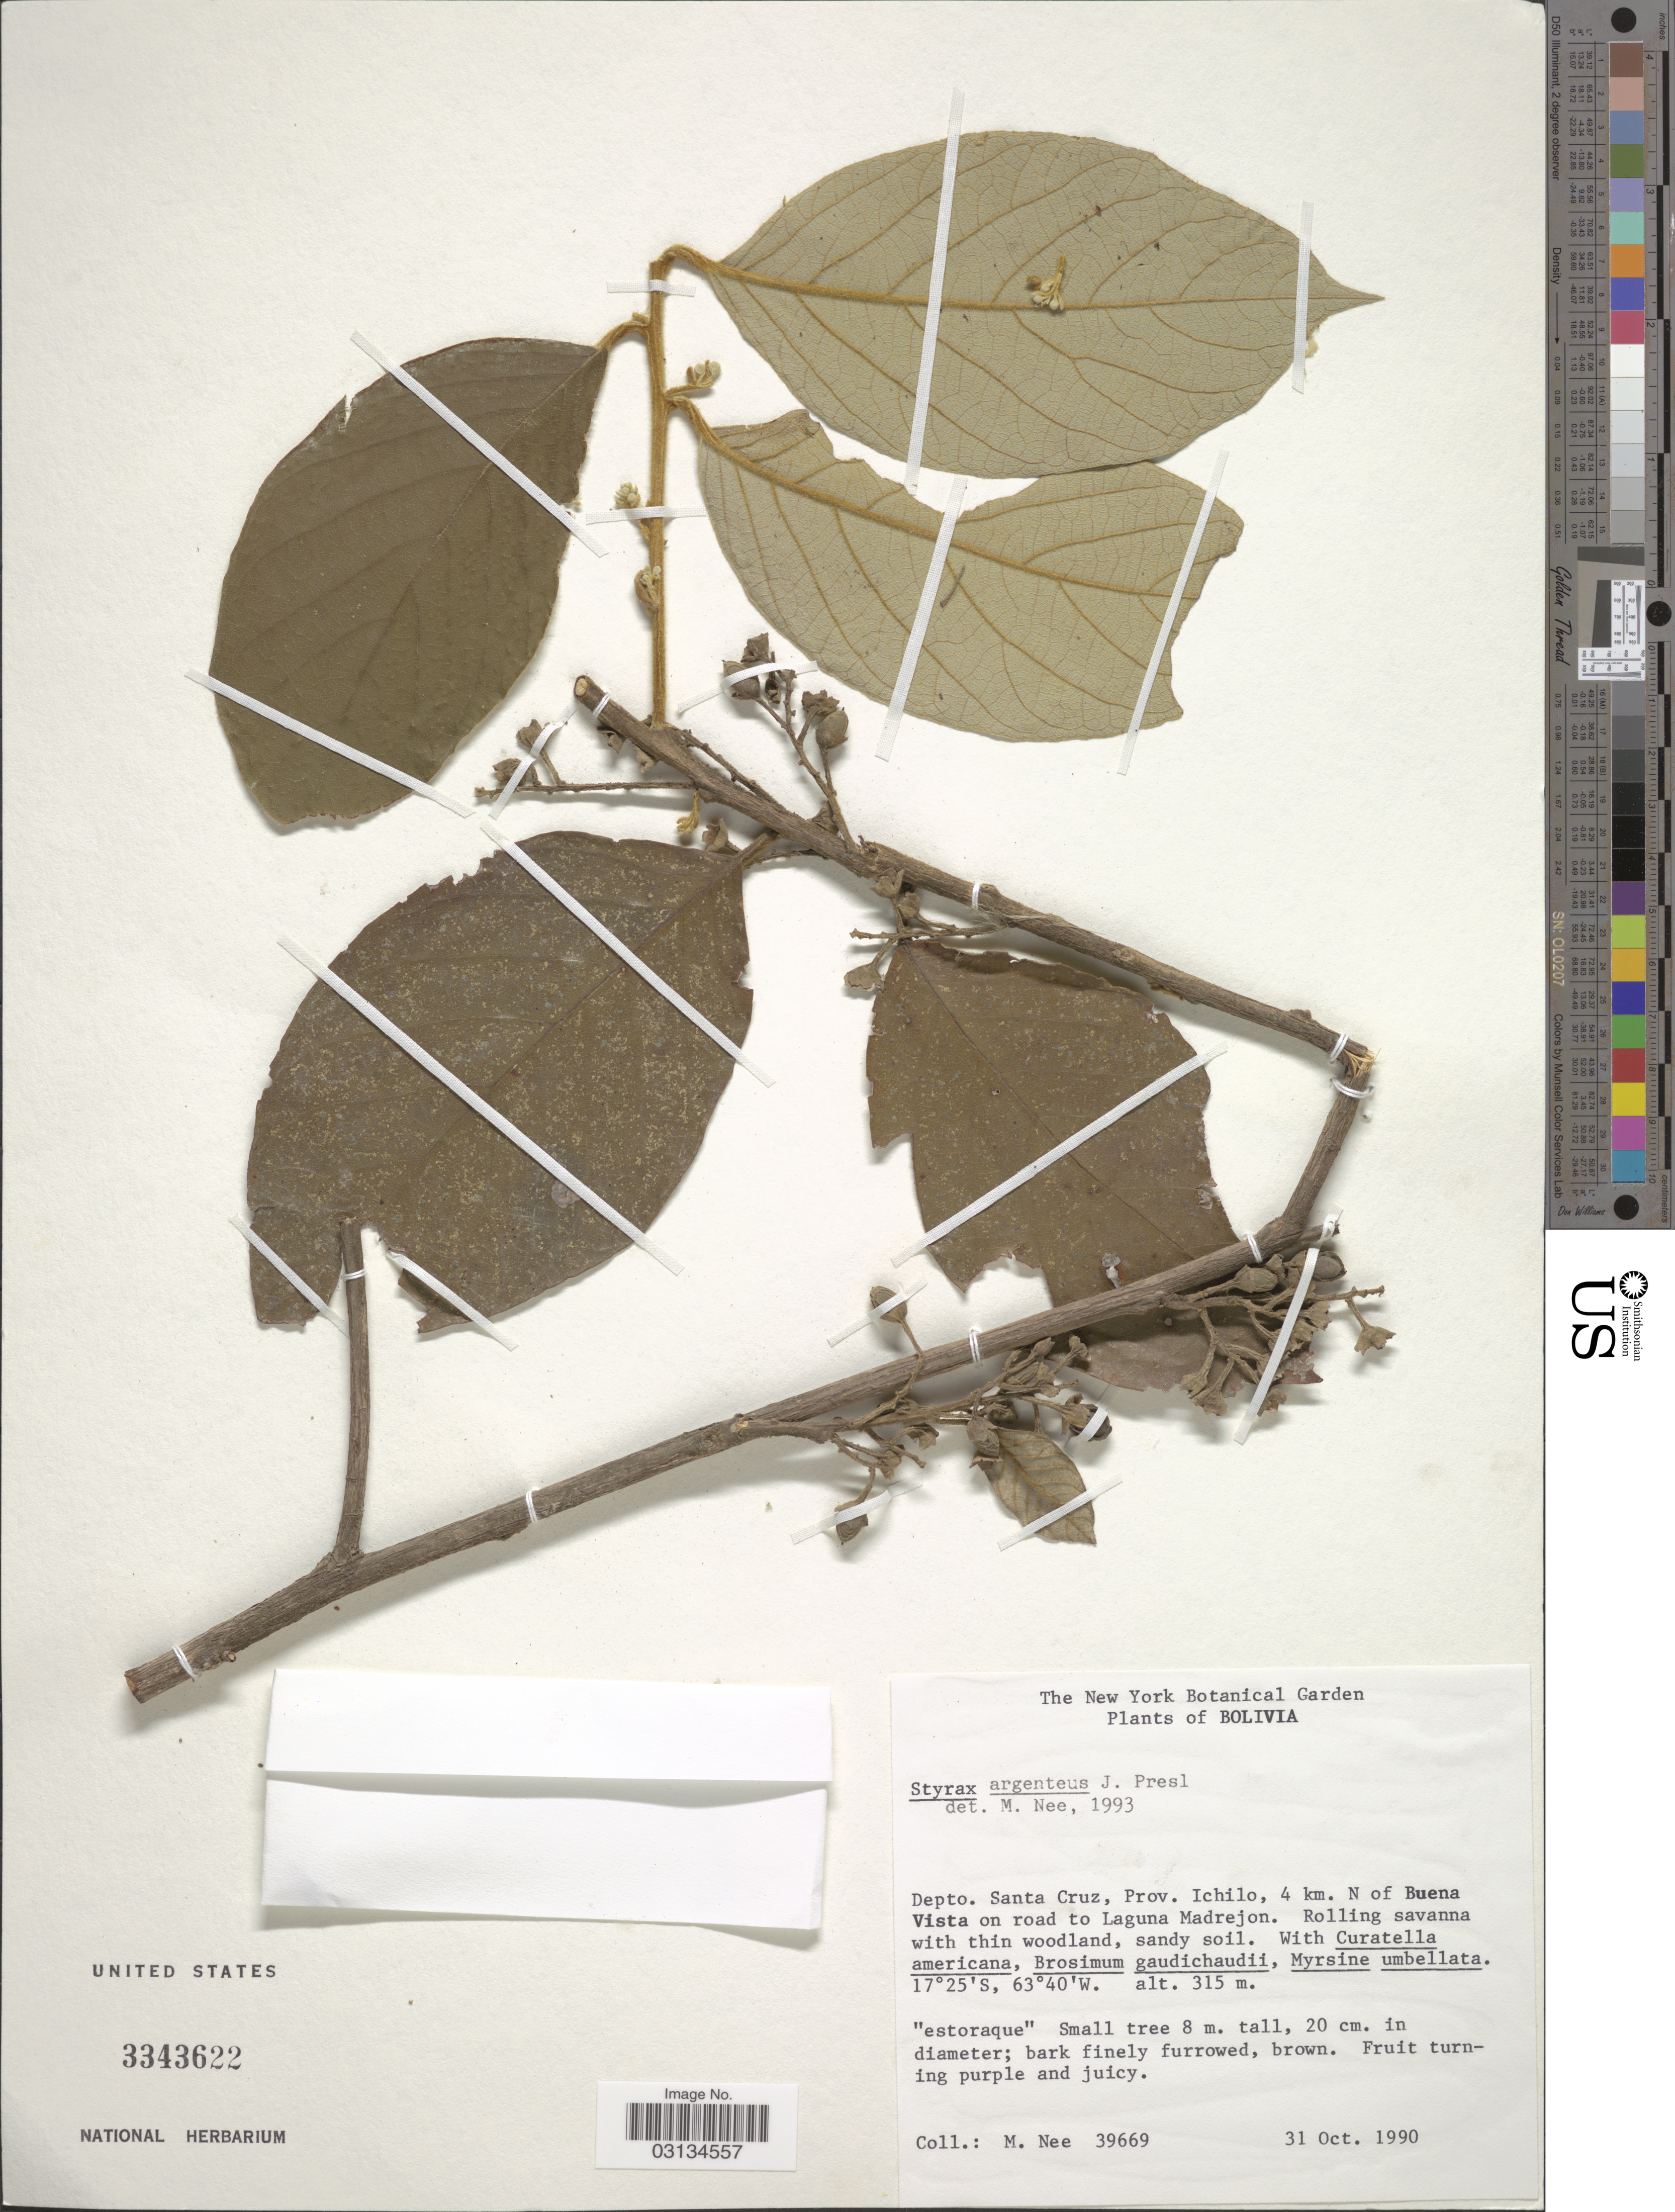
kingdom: Plantae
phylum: Tracheophyta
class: Magnoliopsida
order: Ericales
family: Styracaceae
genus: Styrax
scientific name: Styrax argenteus var. ramirezii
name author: (Greenm.) Gonsoulin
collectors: M. Nee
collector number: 39669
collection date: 1990-10-31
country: Bolivia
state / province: Santa Cruz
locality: Depto. Santa Cruz, Prov. Ichilo, 4 km. N of Buena Vista on road to Laguna Madrejon.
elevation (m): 315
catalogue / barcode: US 3343622